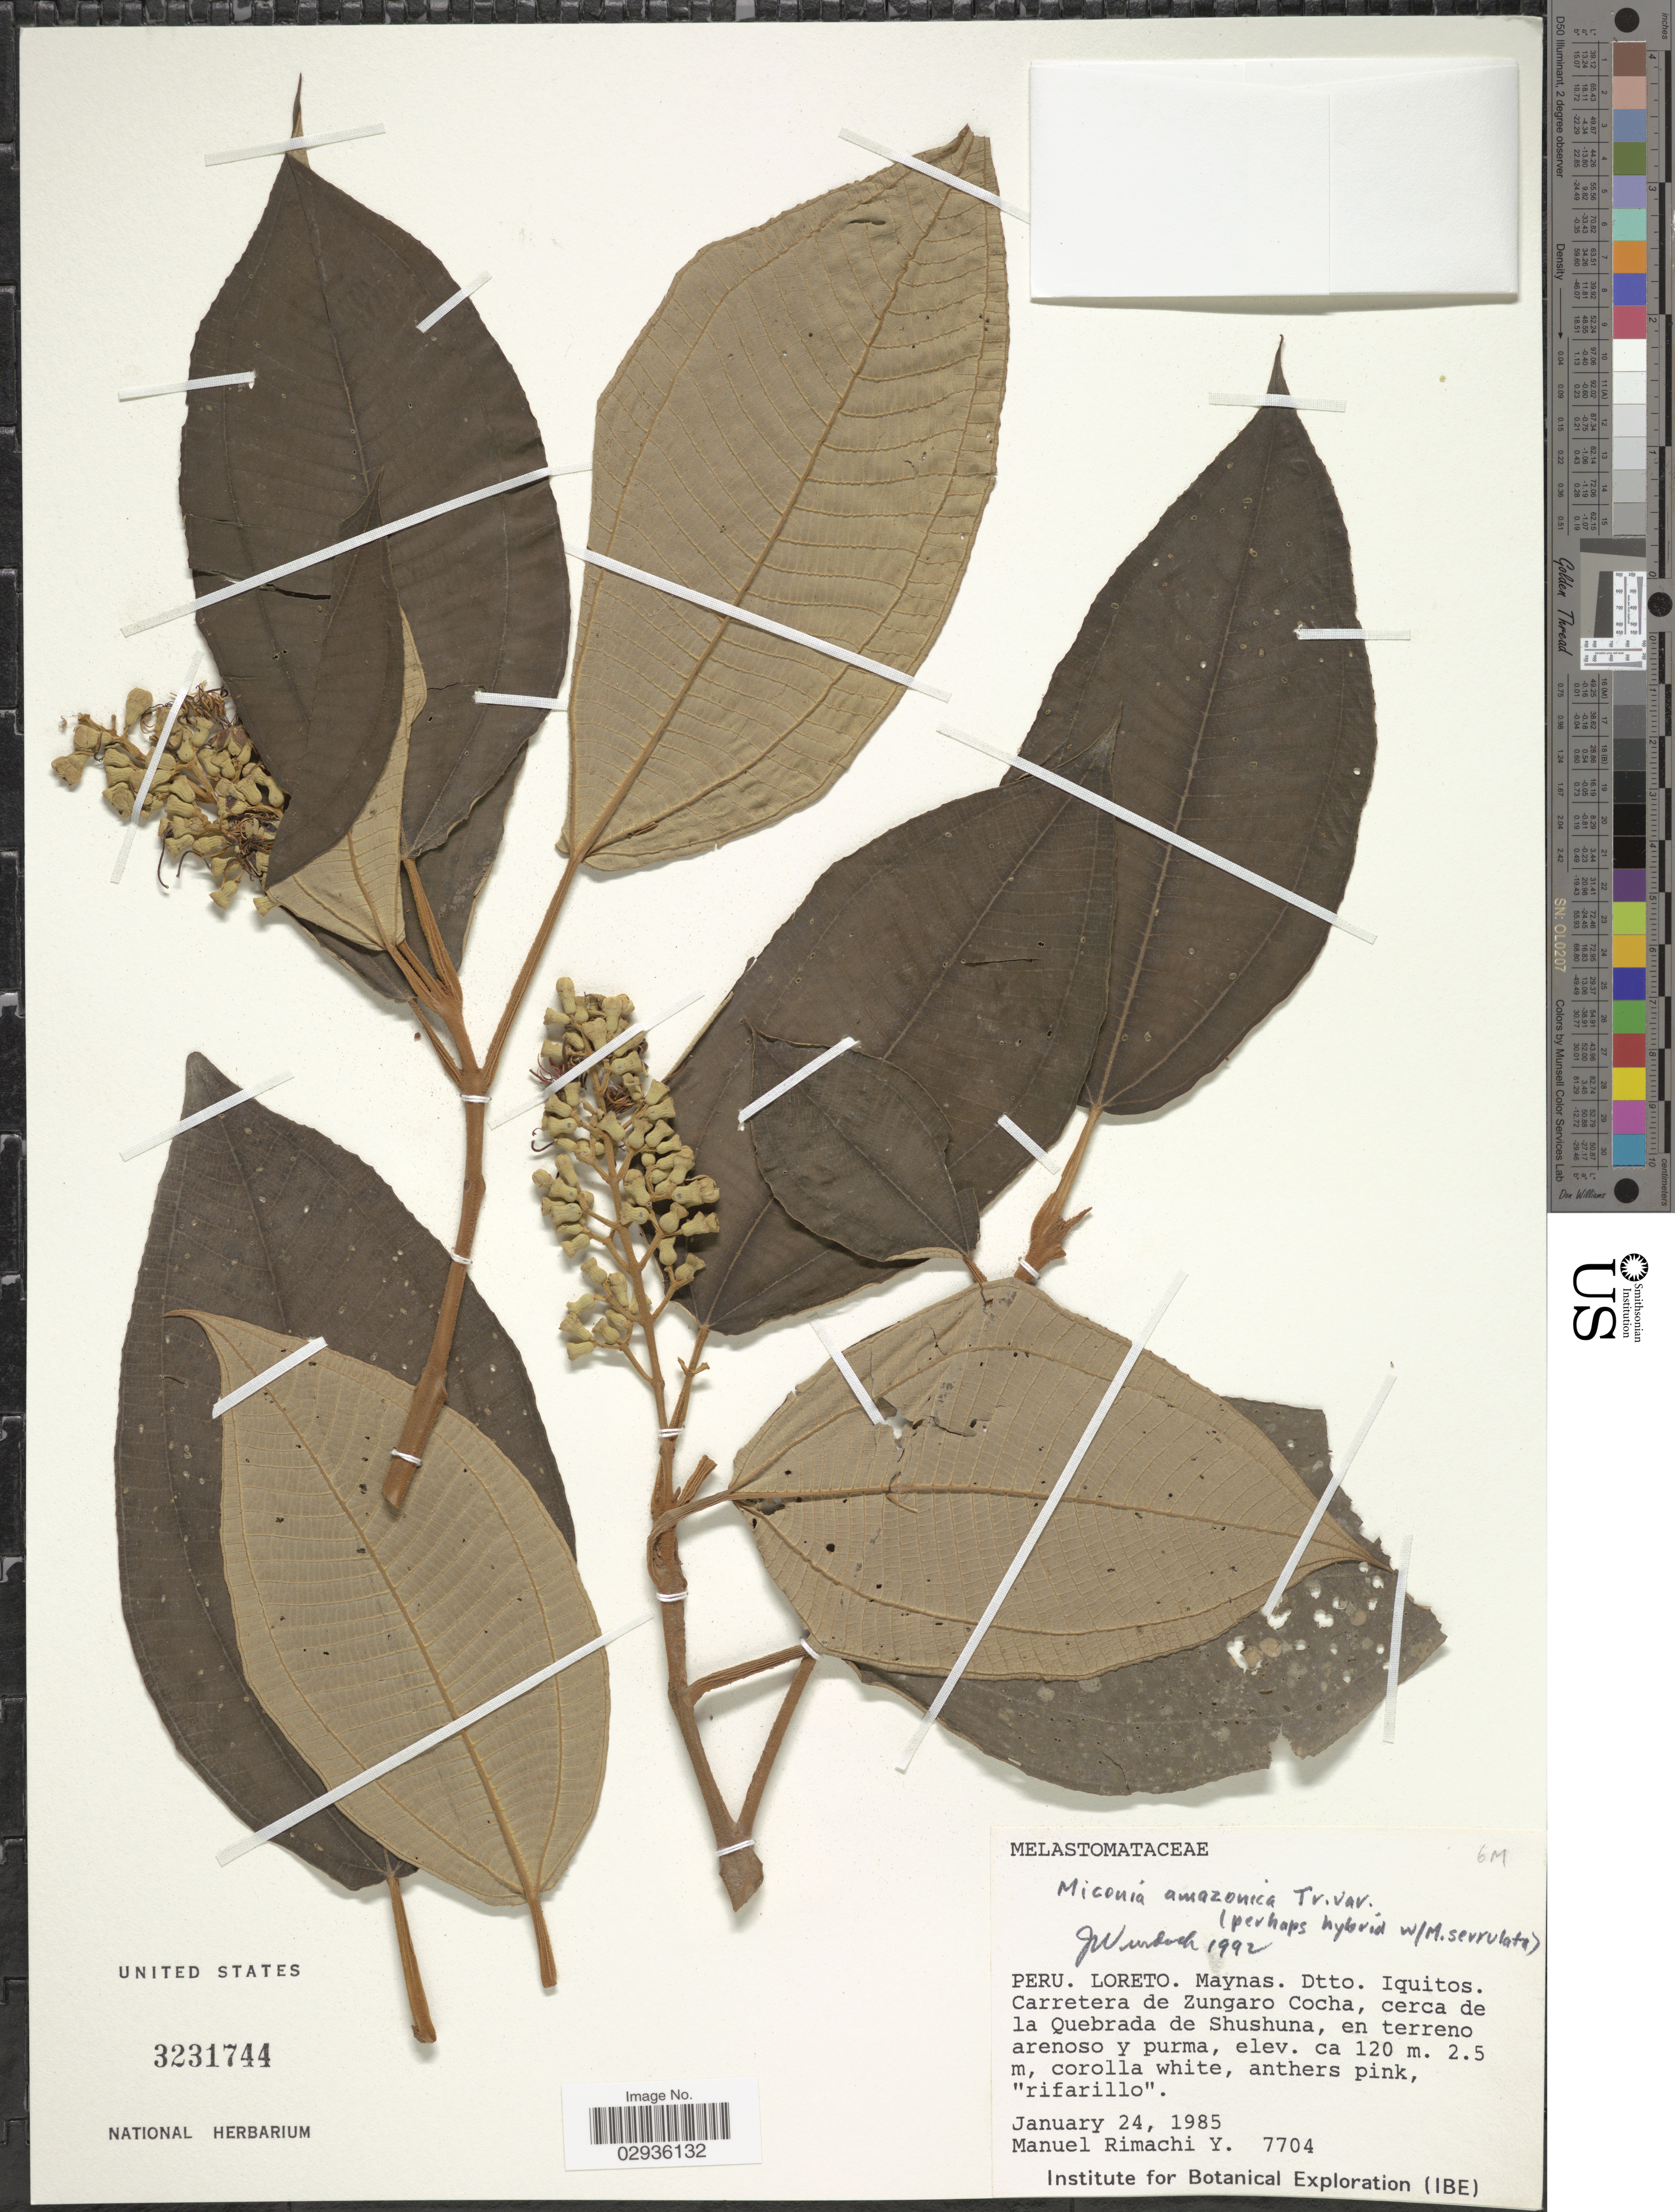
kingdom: Plantae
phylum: Tracheophyta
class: Magnoliopsida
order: Myrtales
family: Melastomataceae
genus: Miconia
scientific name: Miconia amazonica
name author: Triana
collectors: M. Rimachi Y.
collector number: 7704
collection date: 1985-01-24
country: Peru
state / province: Loreto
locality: Maynas. Dtto. Iquitos. Carretera de Zungaro Cocha, cerca de la Quebrada de Shushuna, en terreno arenoso y purma.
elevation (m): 120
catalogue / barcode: US 3231744